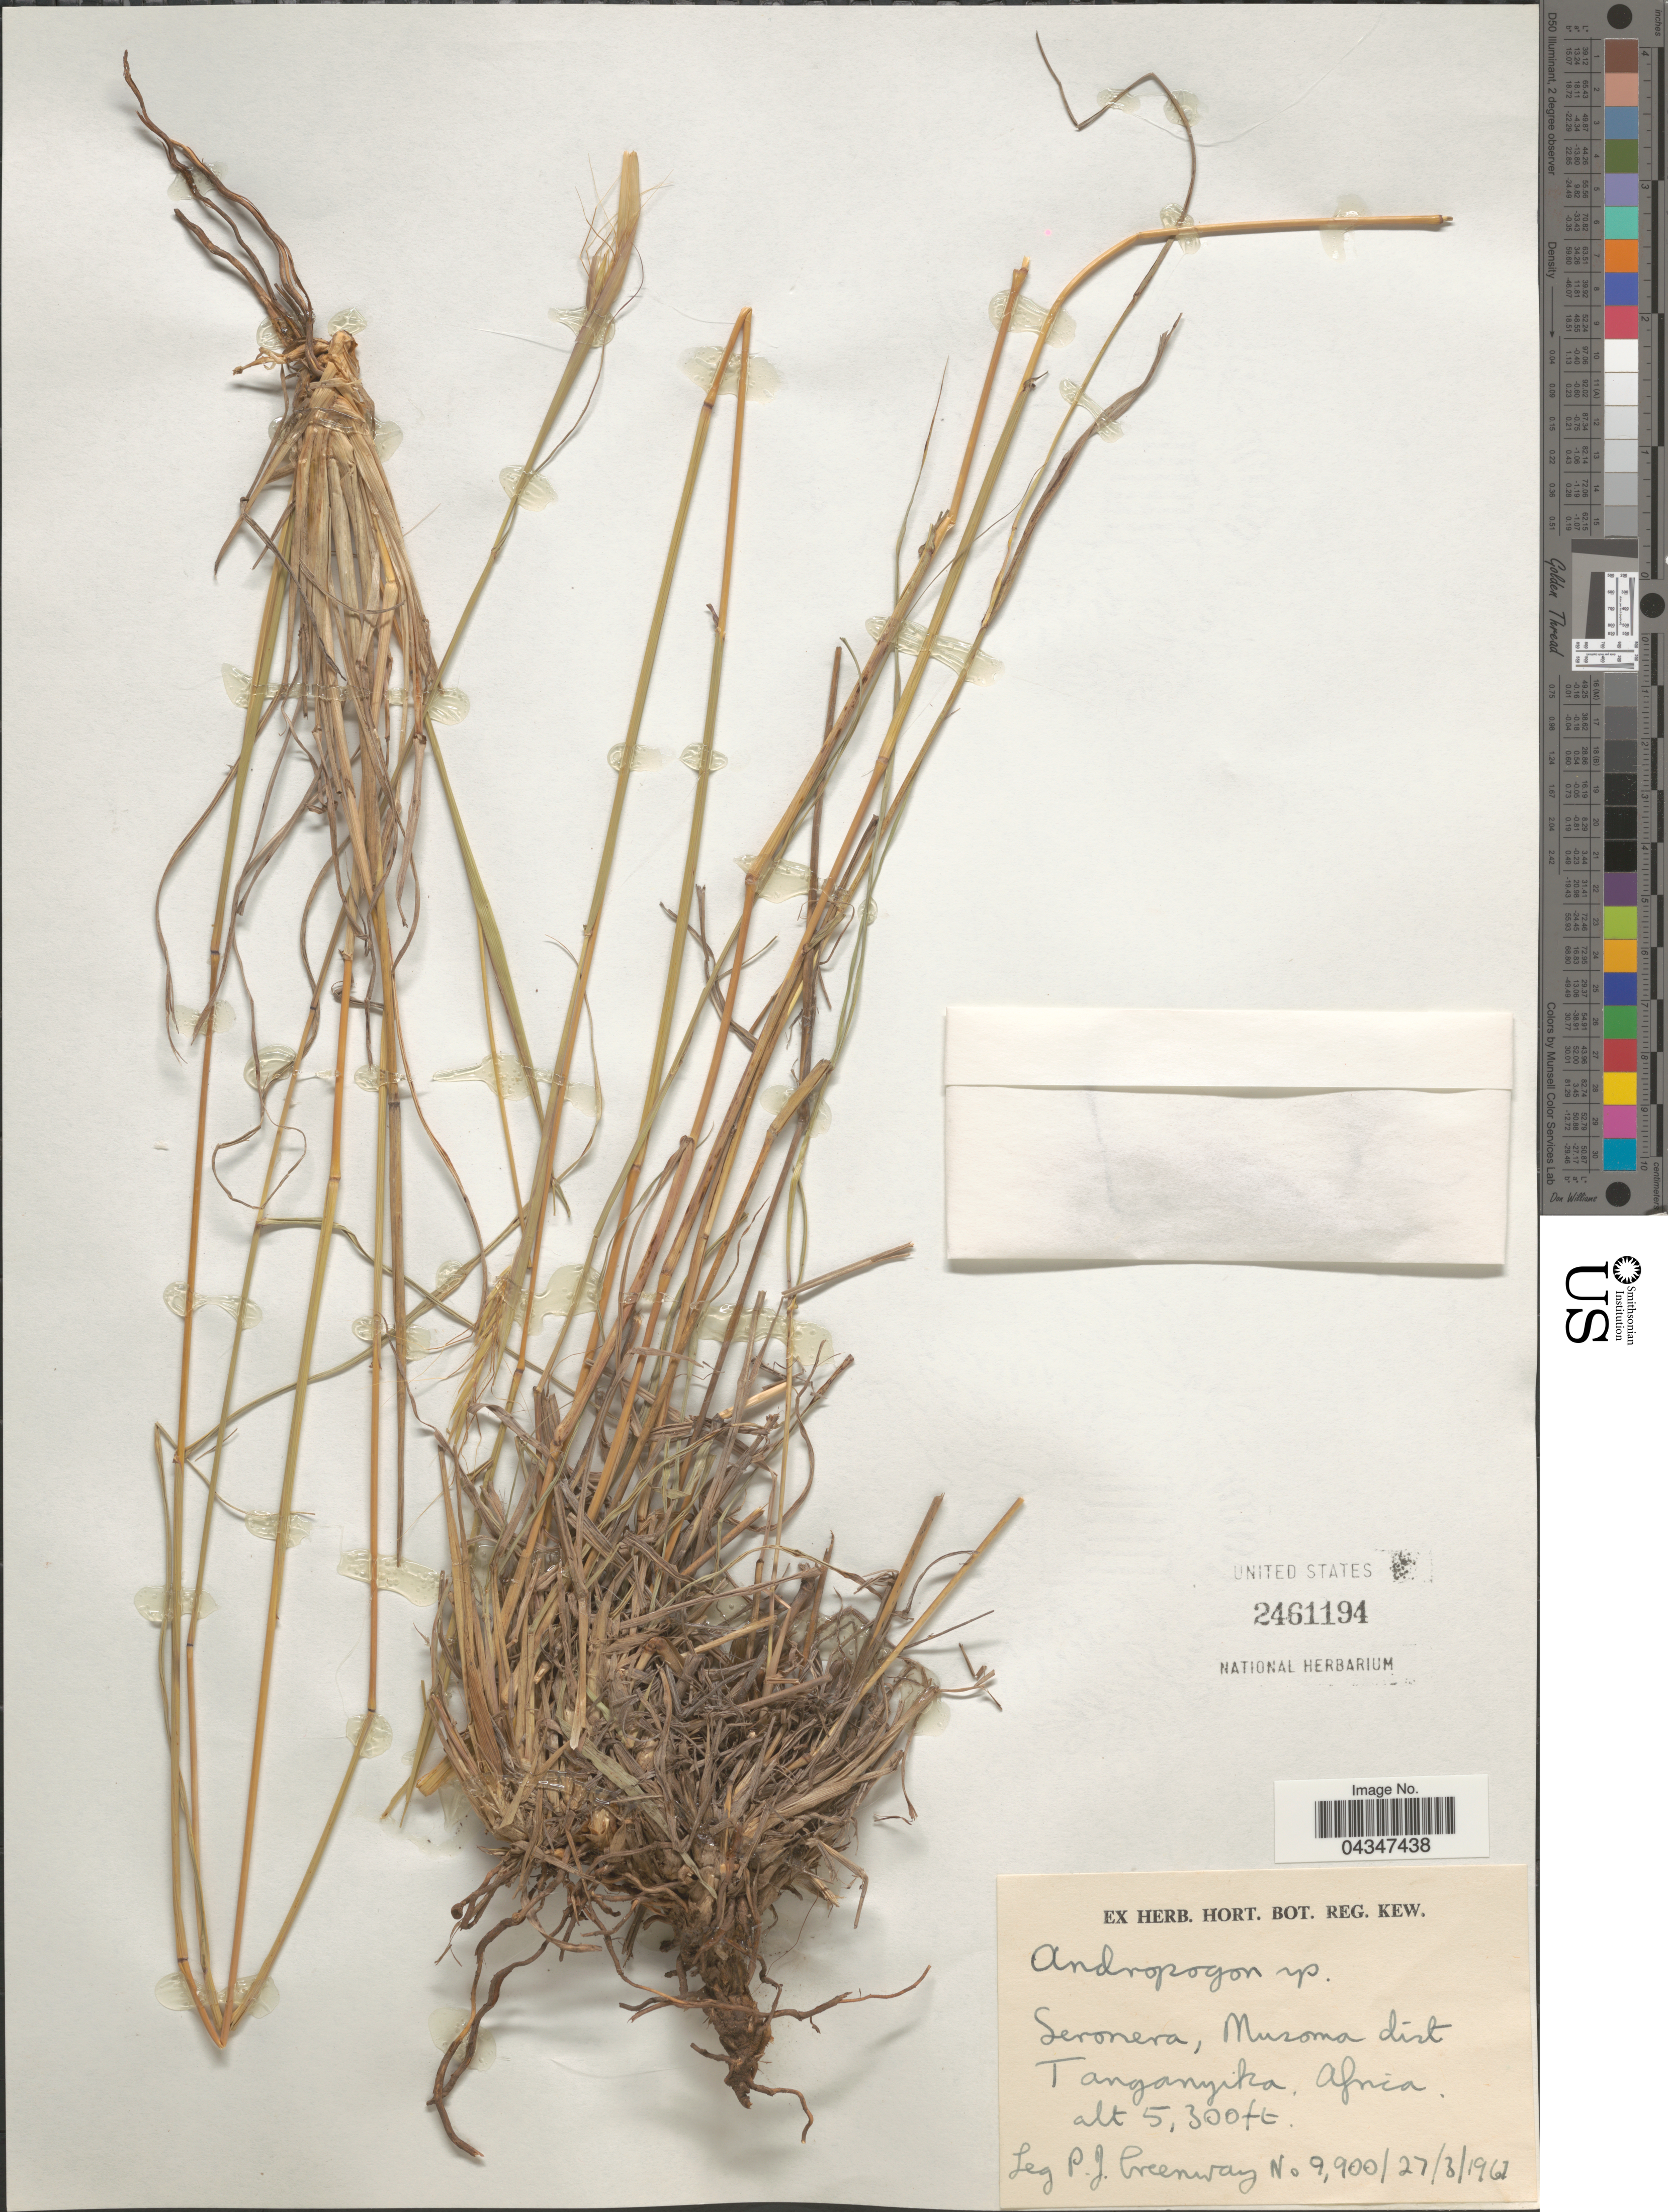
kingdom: Plantae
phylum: Tracheophyta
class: Liliopsida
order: Poales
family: Poaceae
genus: Andropogon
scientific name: Andropogon sp.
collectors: P. J. Greenway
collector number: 9900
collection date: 1961-03-27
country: Tanzania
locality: Seronera, Muzoma dist. Tanganyika.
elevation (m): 1615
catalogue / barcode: US 2461194